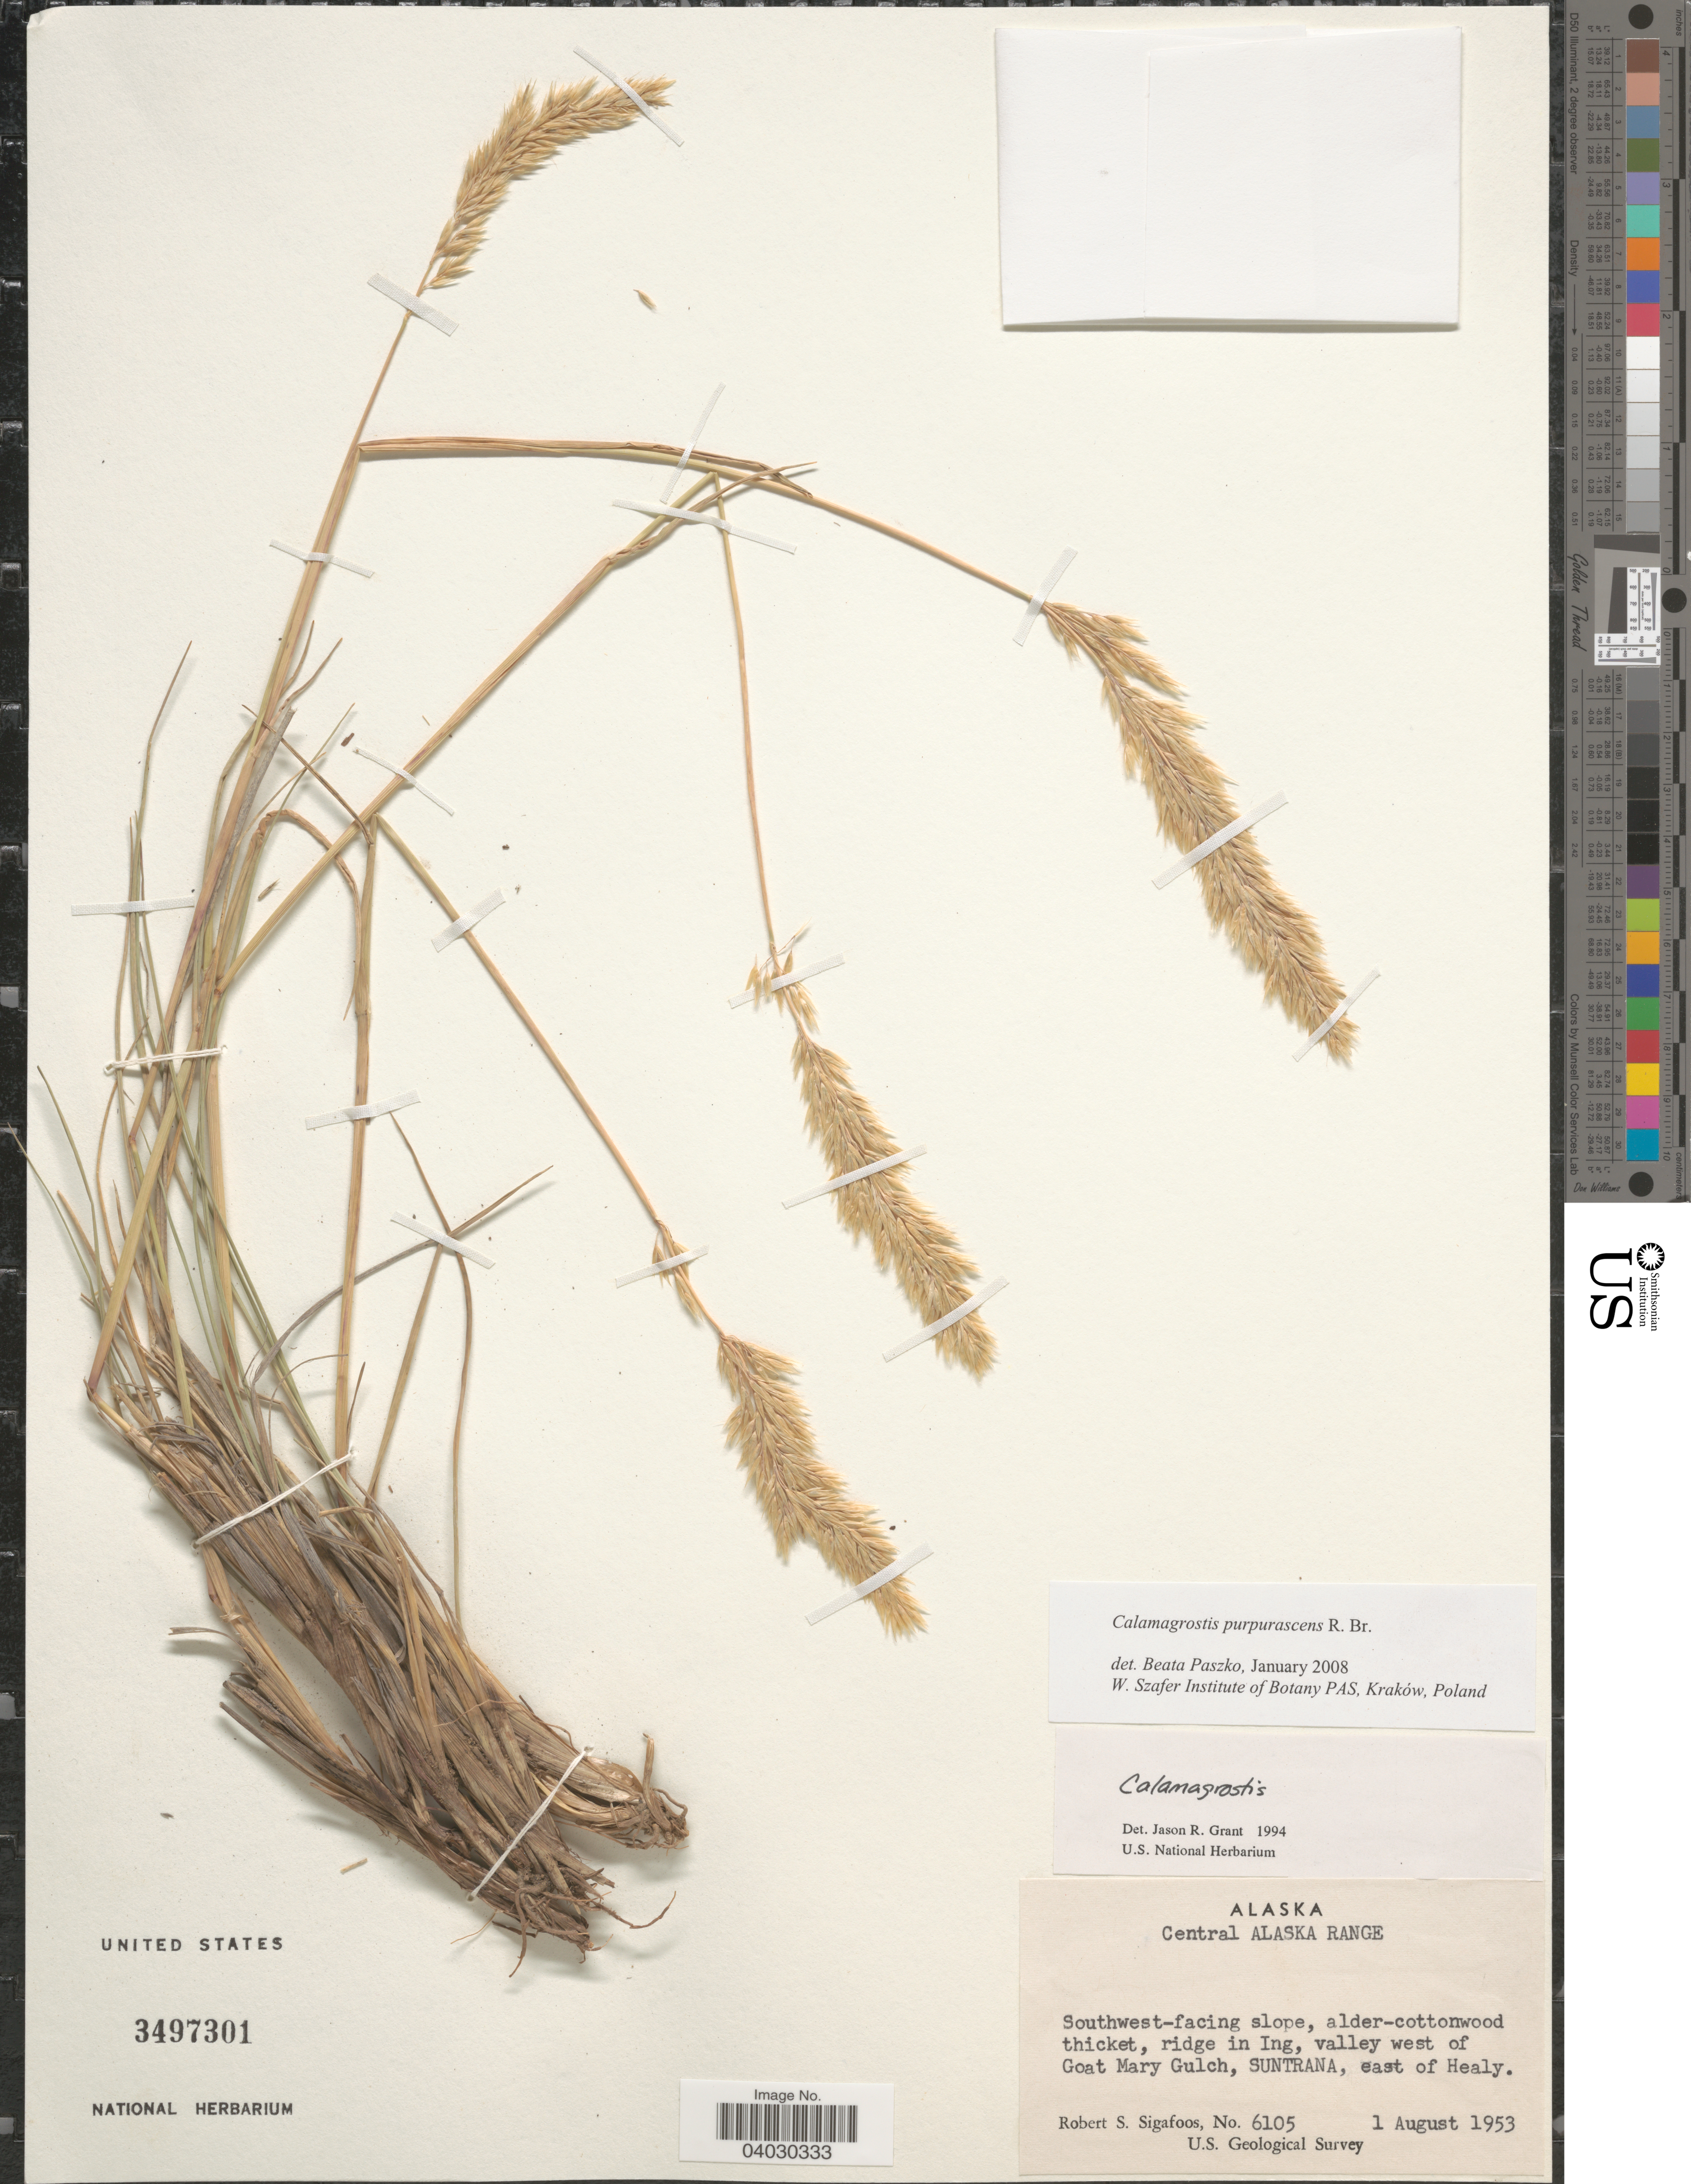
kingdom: Plantae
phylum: Tracheophyta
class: Liliopsida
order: Poales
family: Poaceae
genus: Calamagrostis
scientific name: Calamagrostis purpurascens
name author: R. Br.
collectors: R. Sigafoos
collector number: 6105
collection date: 1953-08-01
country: United States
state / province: Alaska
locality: Central Alaska Range. Southwest-facing slope, ridge in Ing, valley west of Goat Mary Gulch, Suntrana, east of Healy.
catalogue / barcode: US 3497301